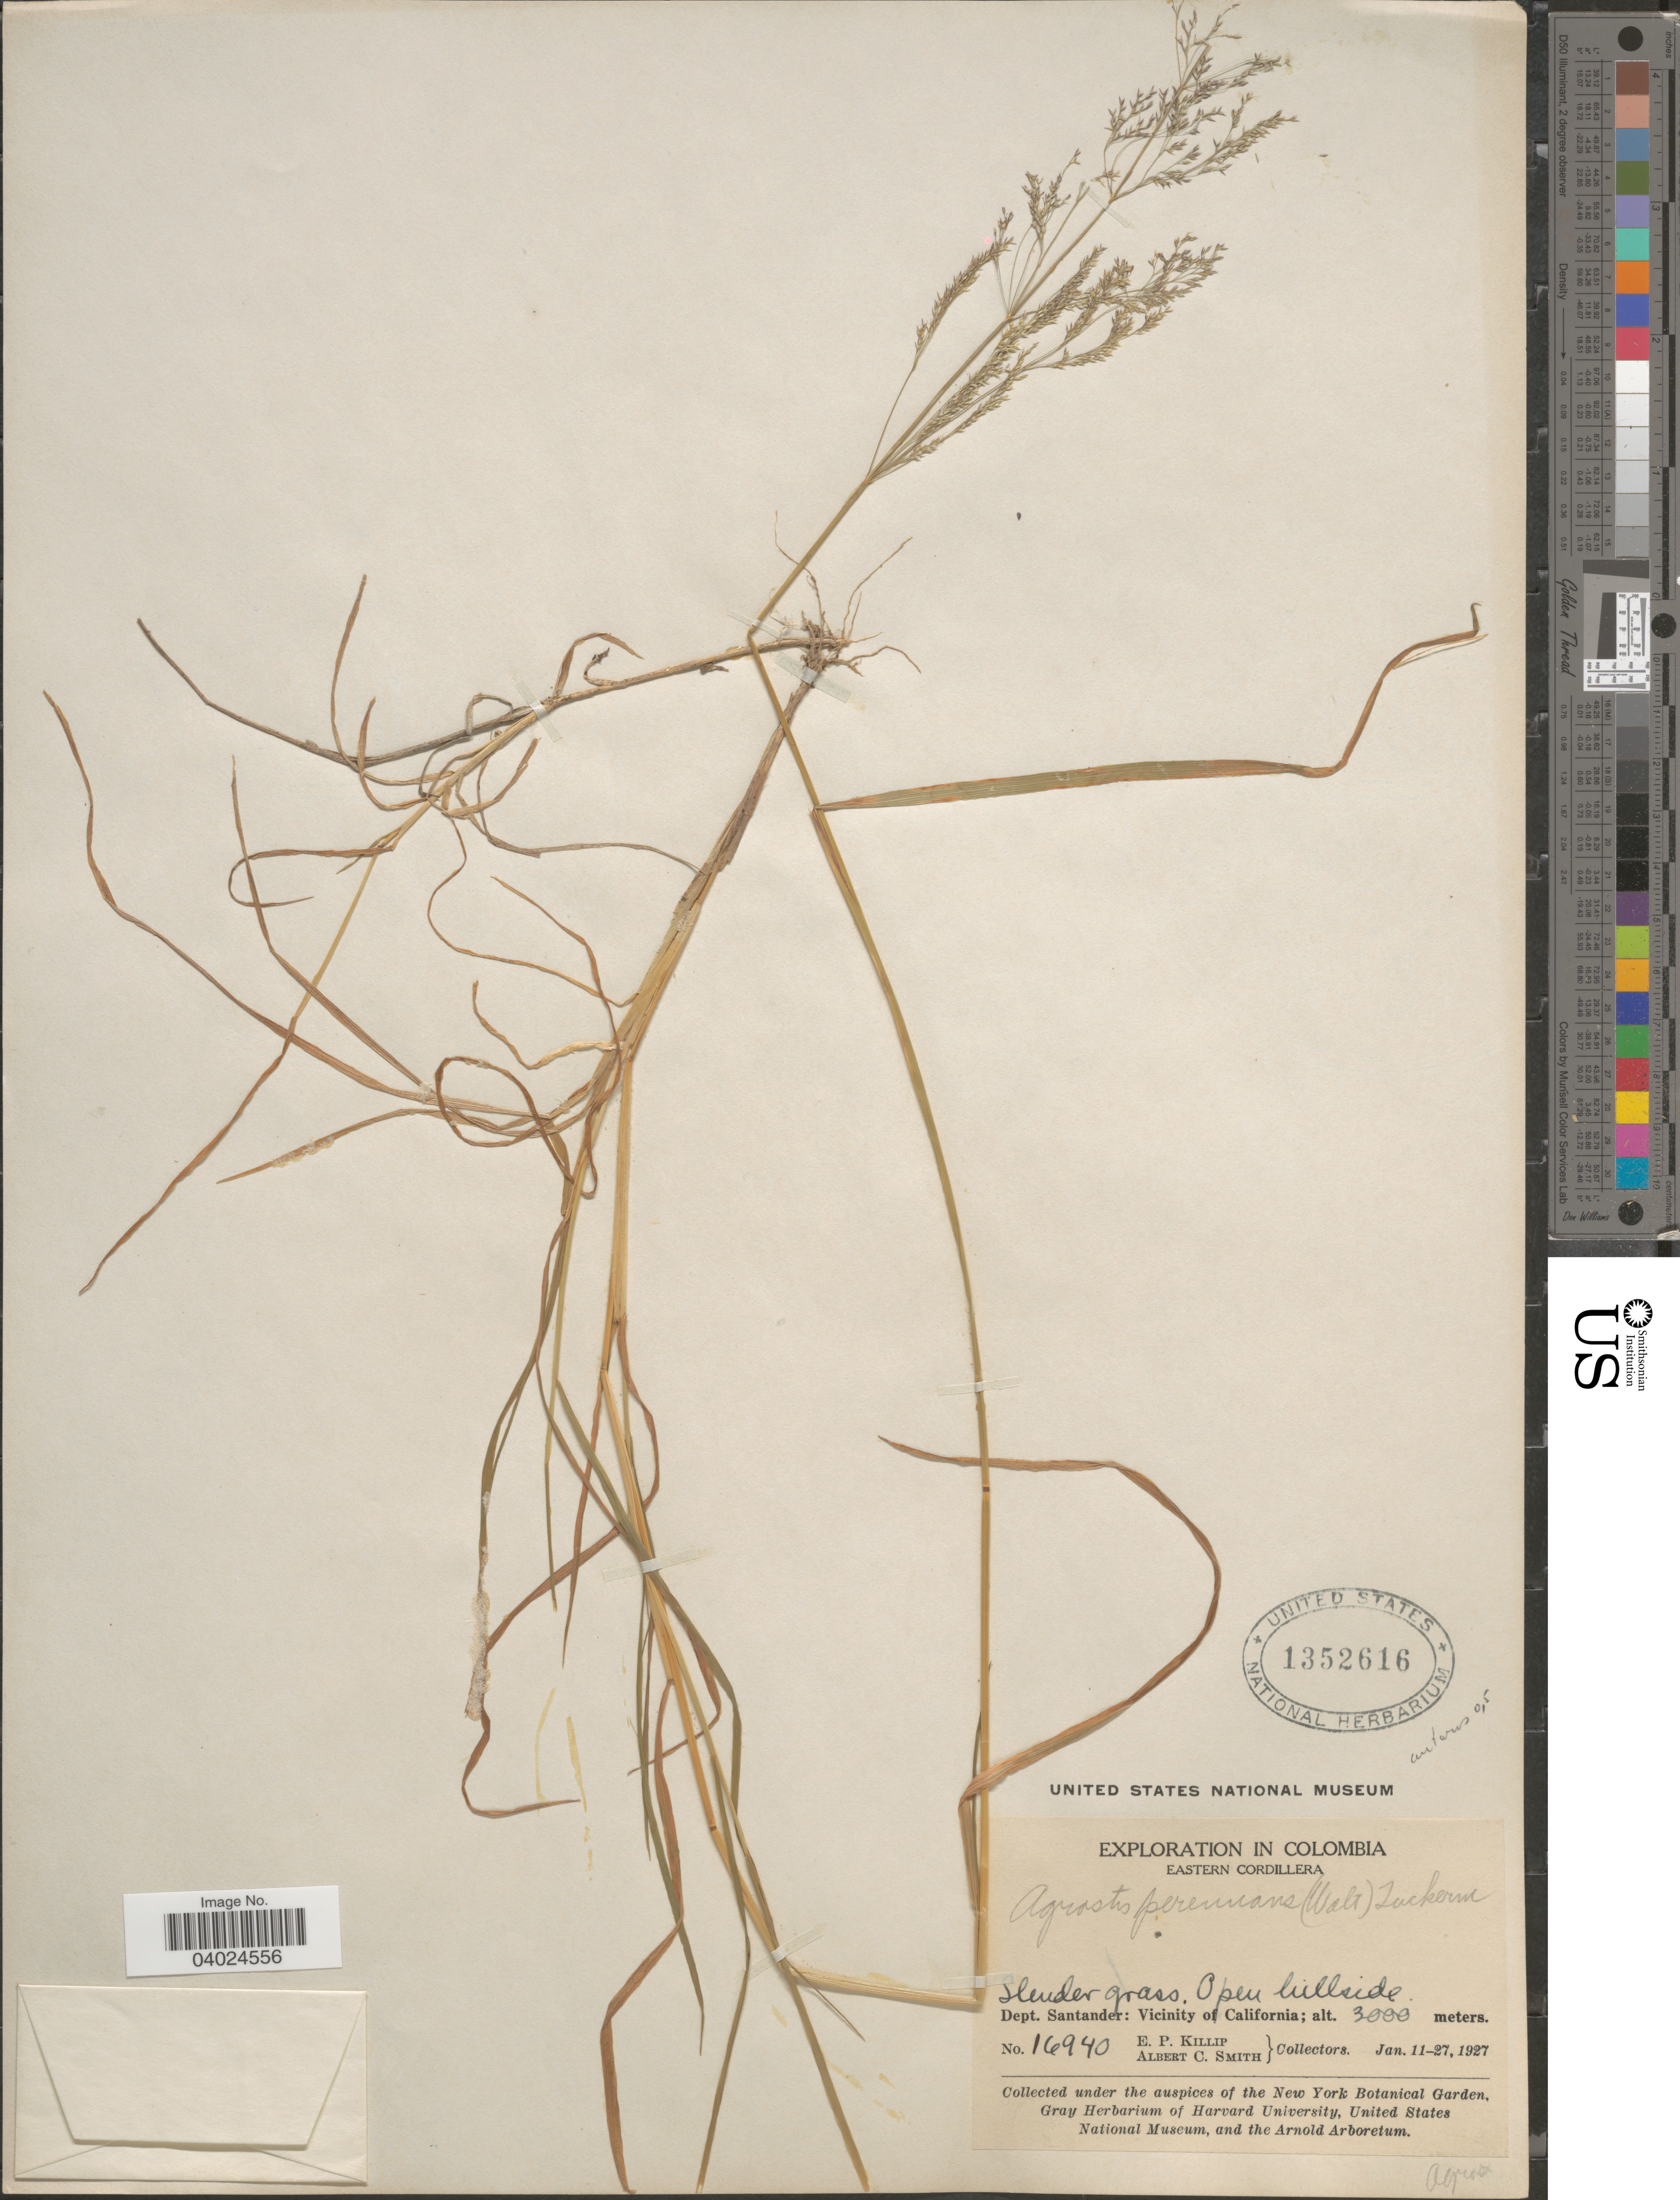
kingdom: Plantae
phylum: Tracheophyta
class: Liliopsida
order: Poales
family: Poaceae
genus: Agrostis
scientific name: Agrostis perennans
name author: (Walter) Tuck.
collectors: E. P. Killip & A. C. Smith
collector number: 16940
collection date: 1927-01-11/1927-01-27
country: Colombia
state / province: Santander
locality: Eastern Cordillera. Dept. Santander: Vicinity of California.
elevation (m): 3000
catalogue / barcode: US 1352616